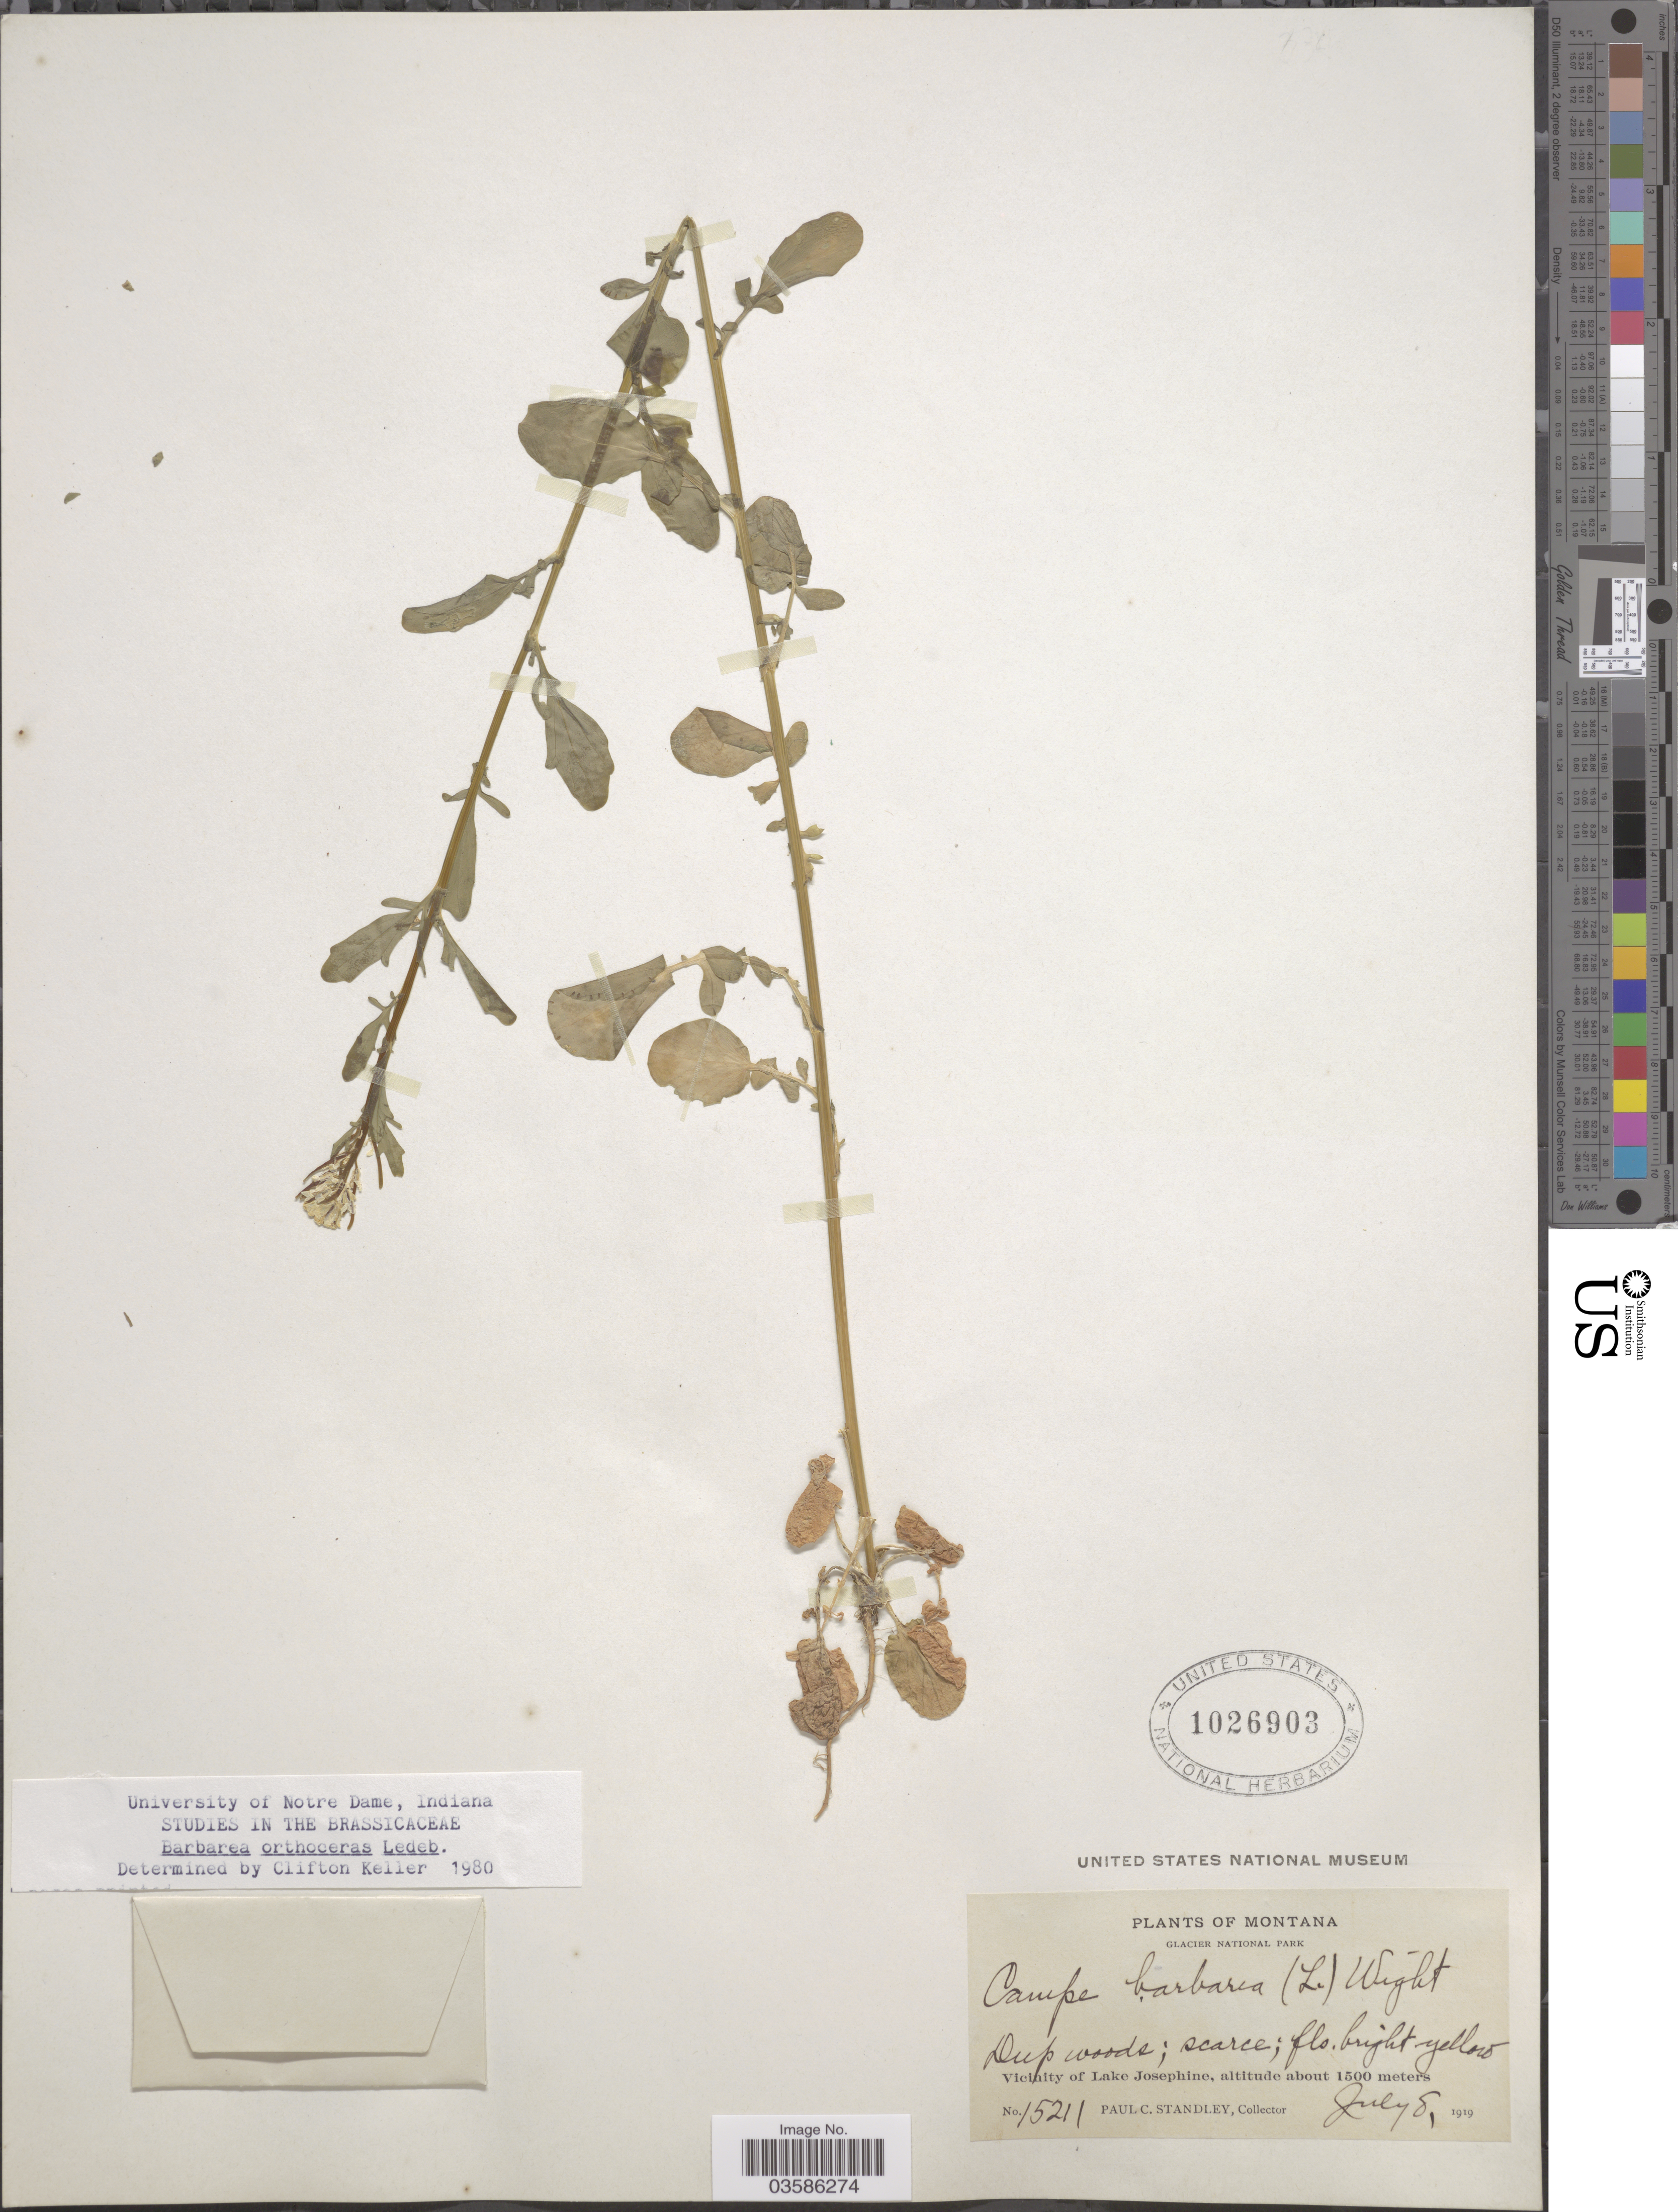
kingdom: Plantae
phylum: Tracheophyta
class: Magnoliopsida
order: Brassicales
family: Brassicaceae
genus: Barbarea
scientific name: Barbarea orthoceras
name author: Ledeb.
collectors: P. C. Standley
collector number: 15211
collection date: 1919-07-08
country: United States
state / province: Montana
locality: Glacier National Park. Vicinity of Lake Josephine.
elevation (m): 1500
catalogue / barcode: US 1026903